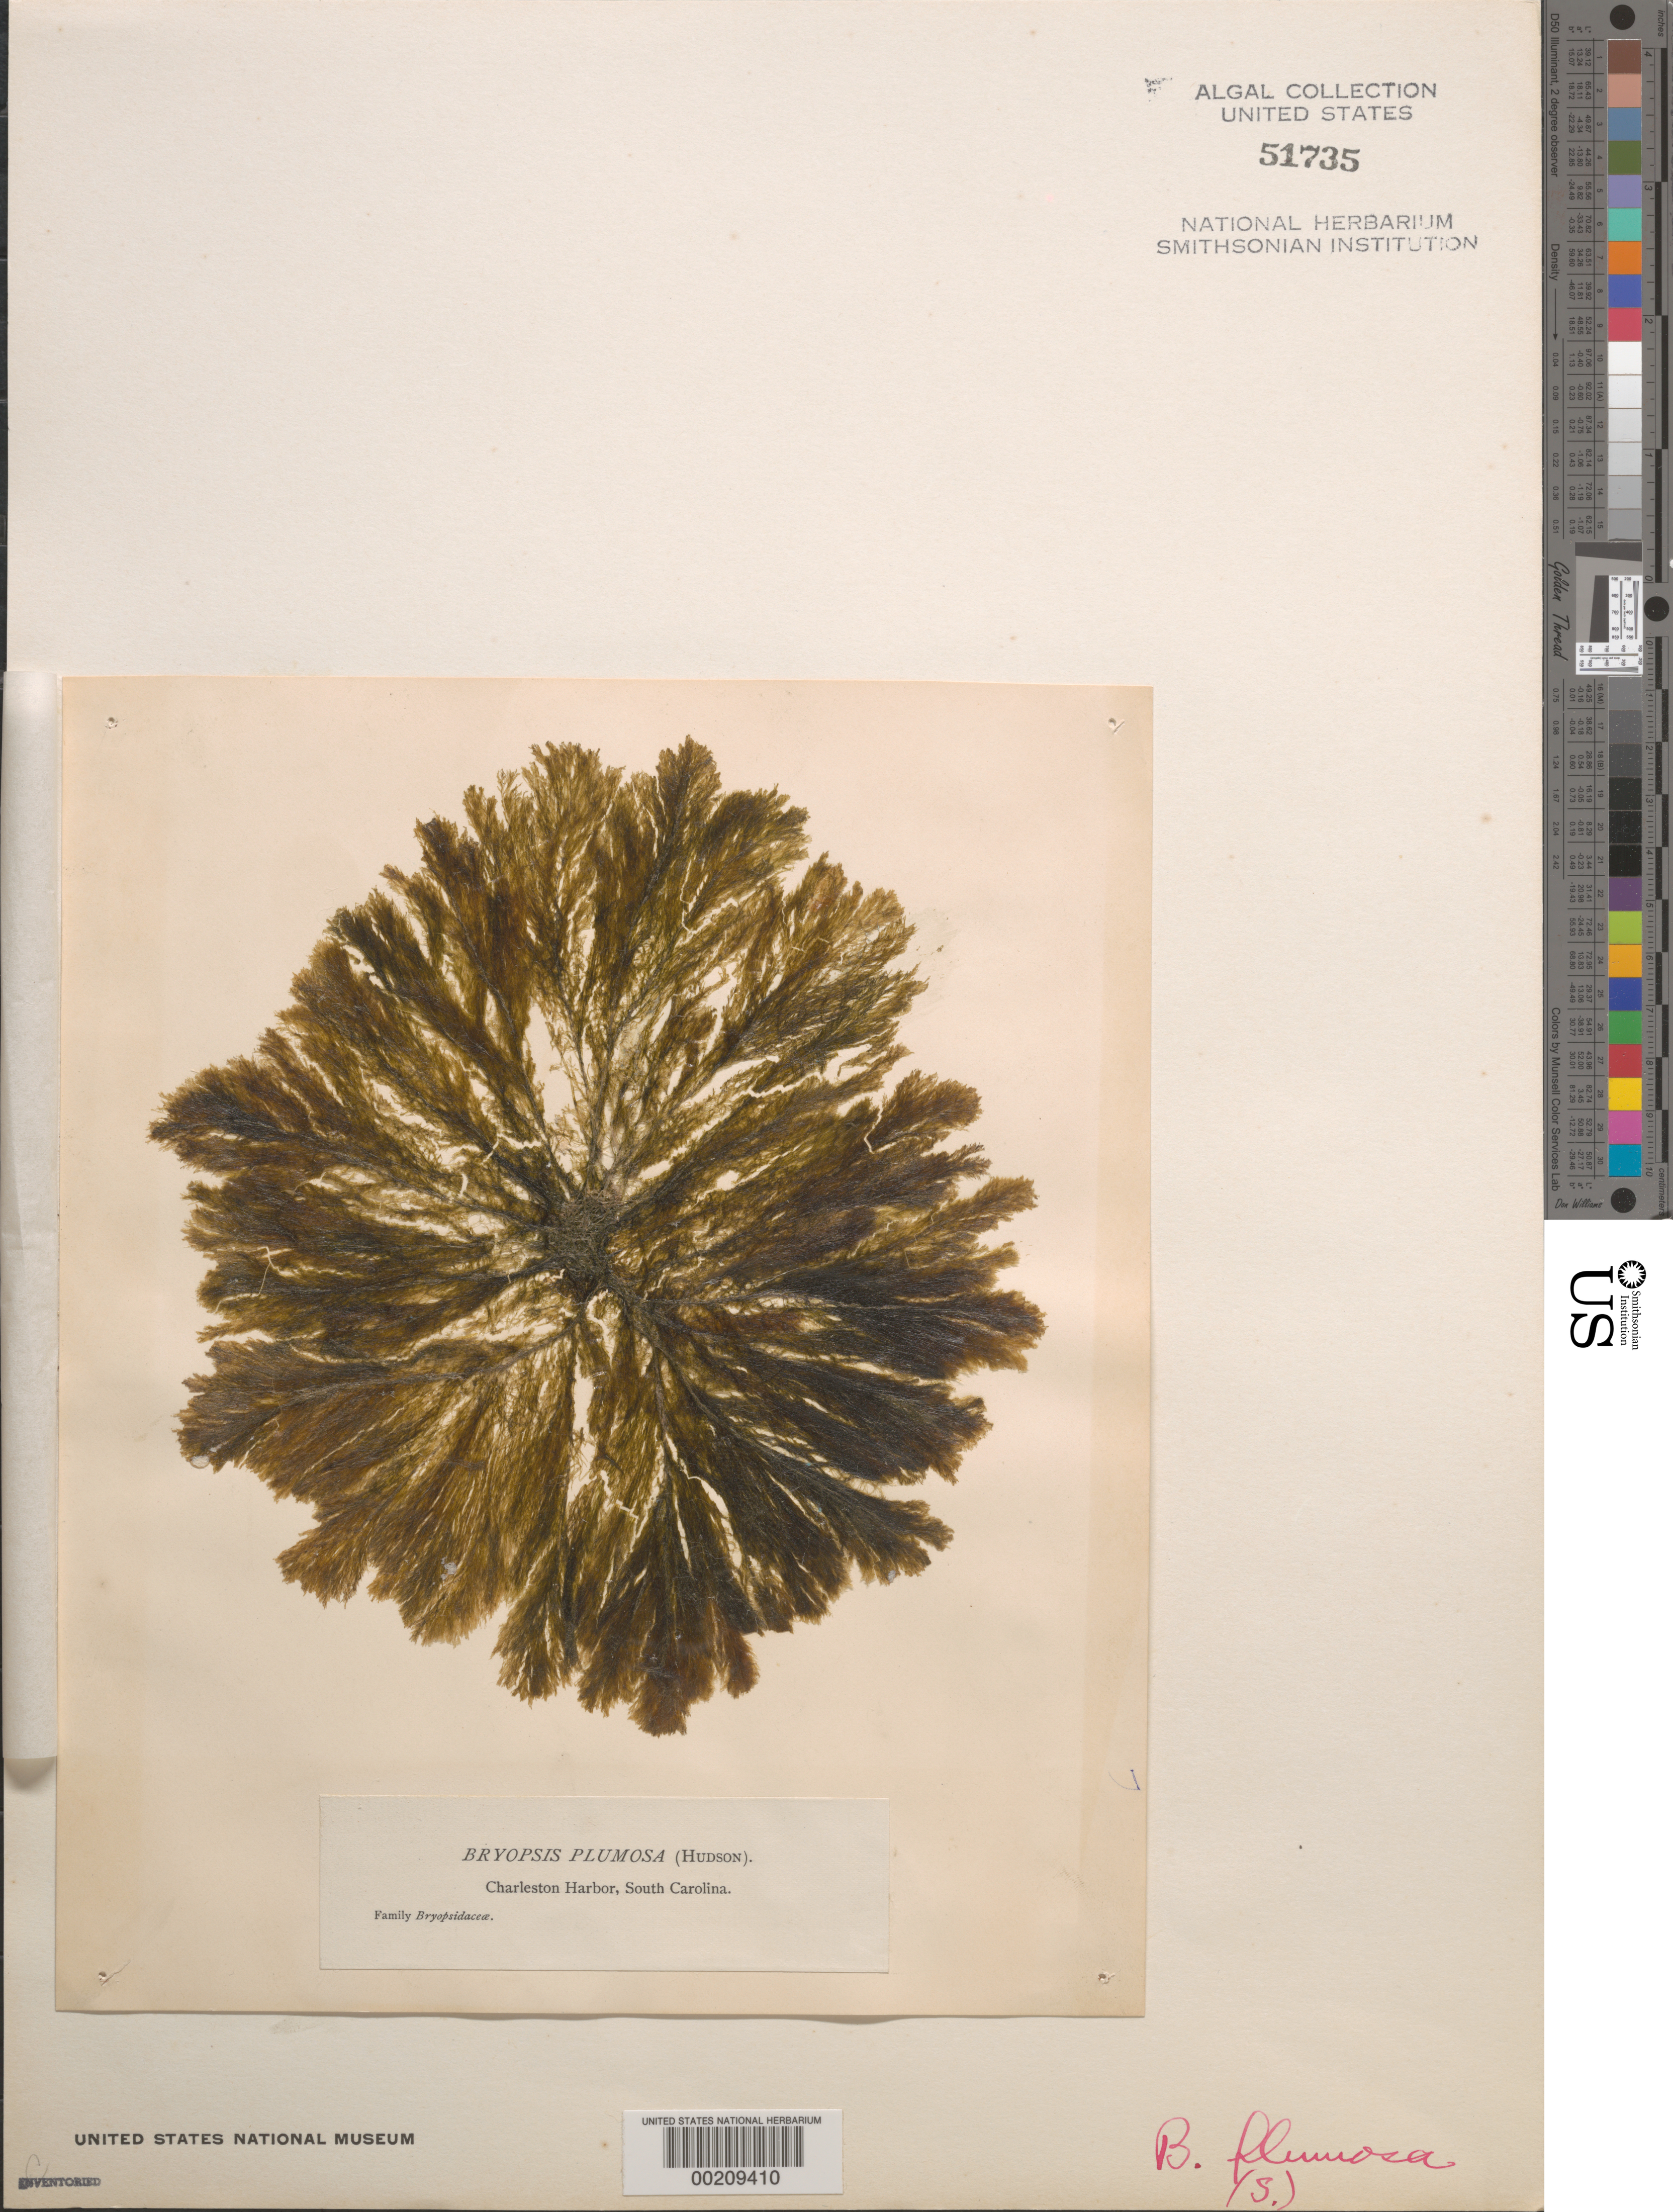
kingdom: Plantae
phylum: Chlorophyta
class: Ulvophyceae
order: Bryopsidales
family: Bryopsidaceae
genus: Bryopsis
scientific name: Bryopsis plumosa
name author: (Huds.) C. Agardh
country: United States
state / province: South Carolina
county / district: Charleston County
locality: Charleston harbor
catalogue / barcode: US 51735